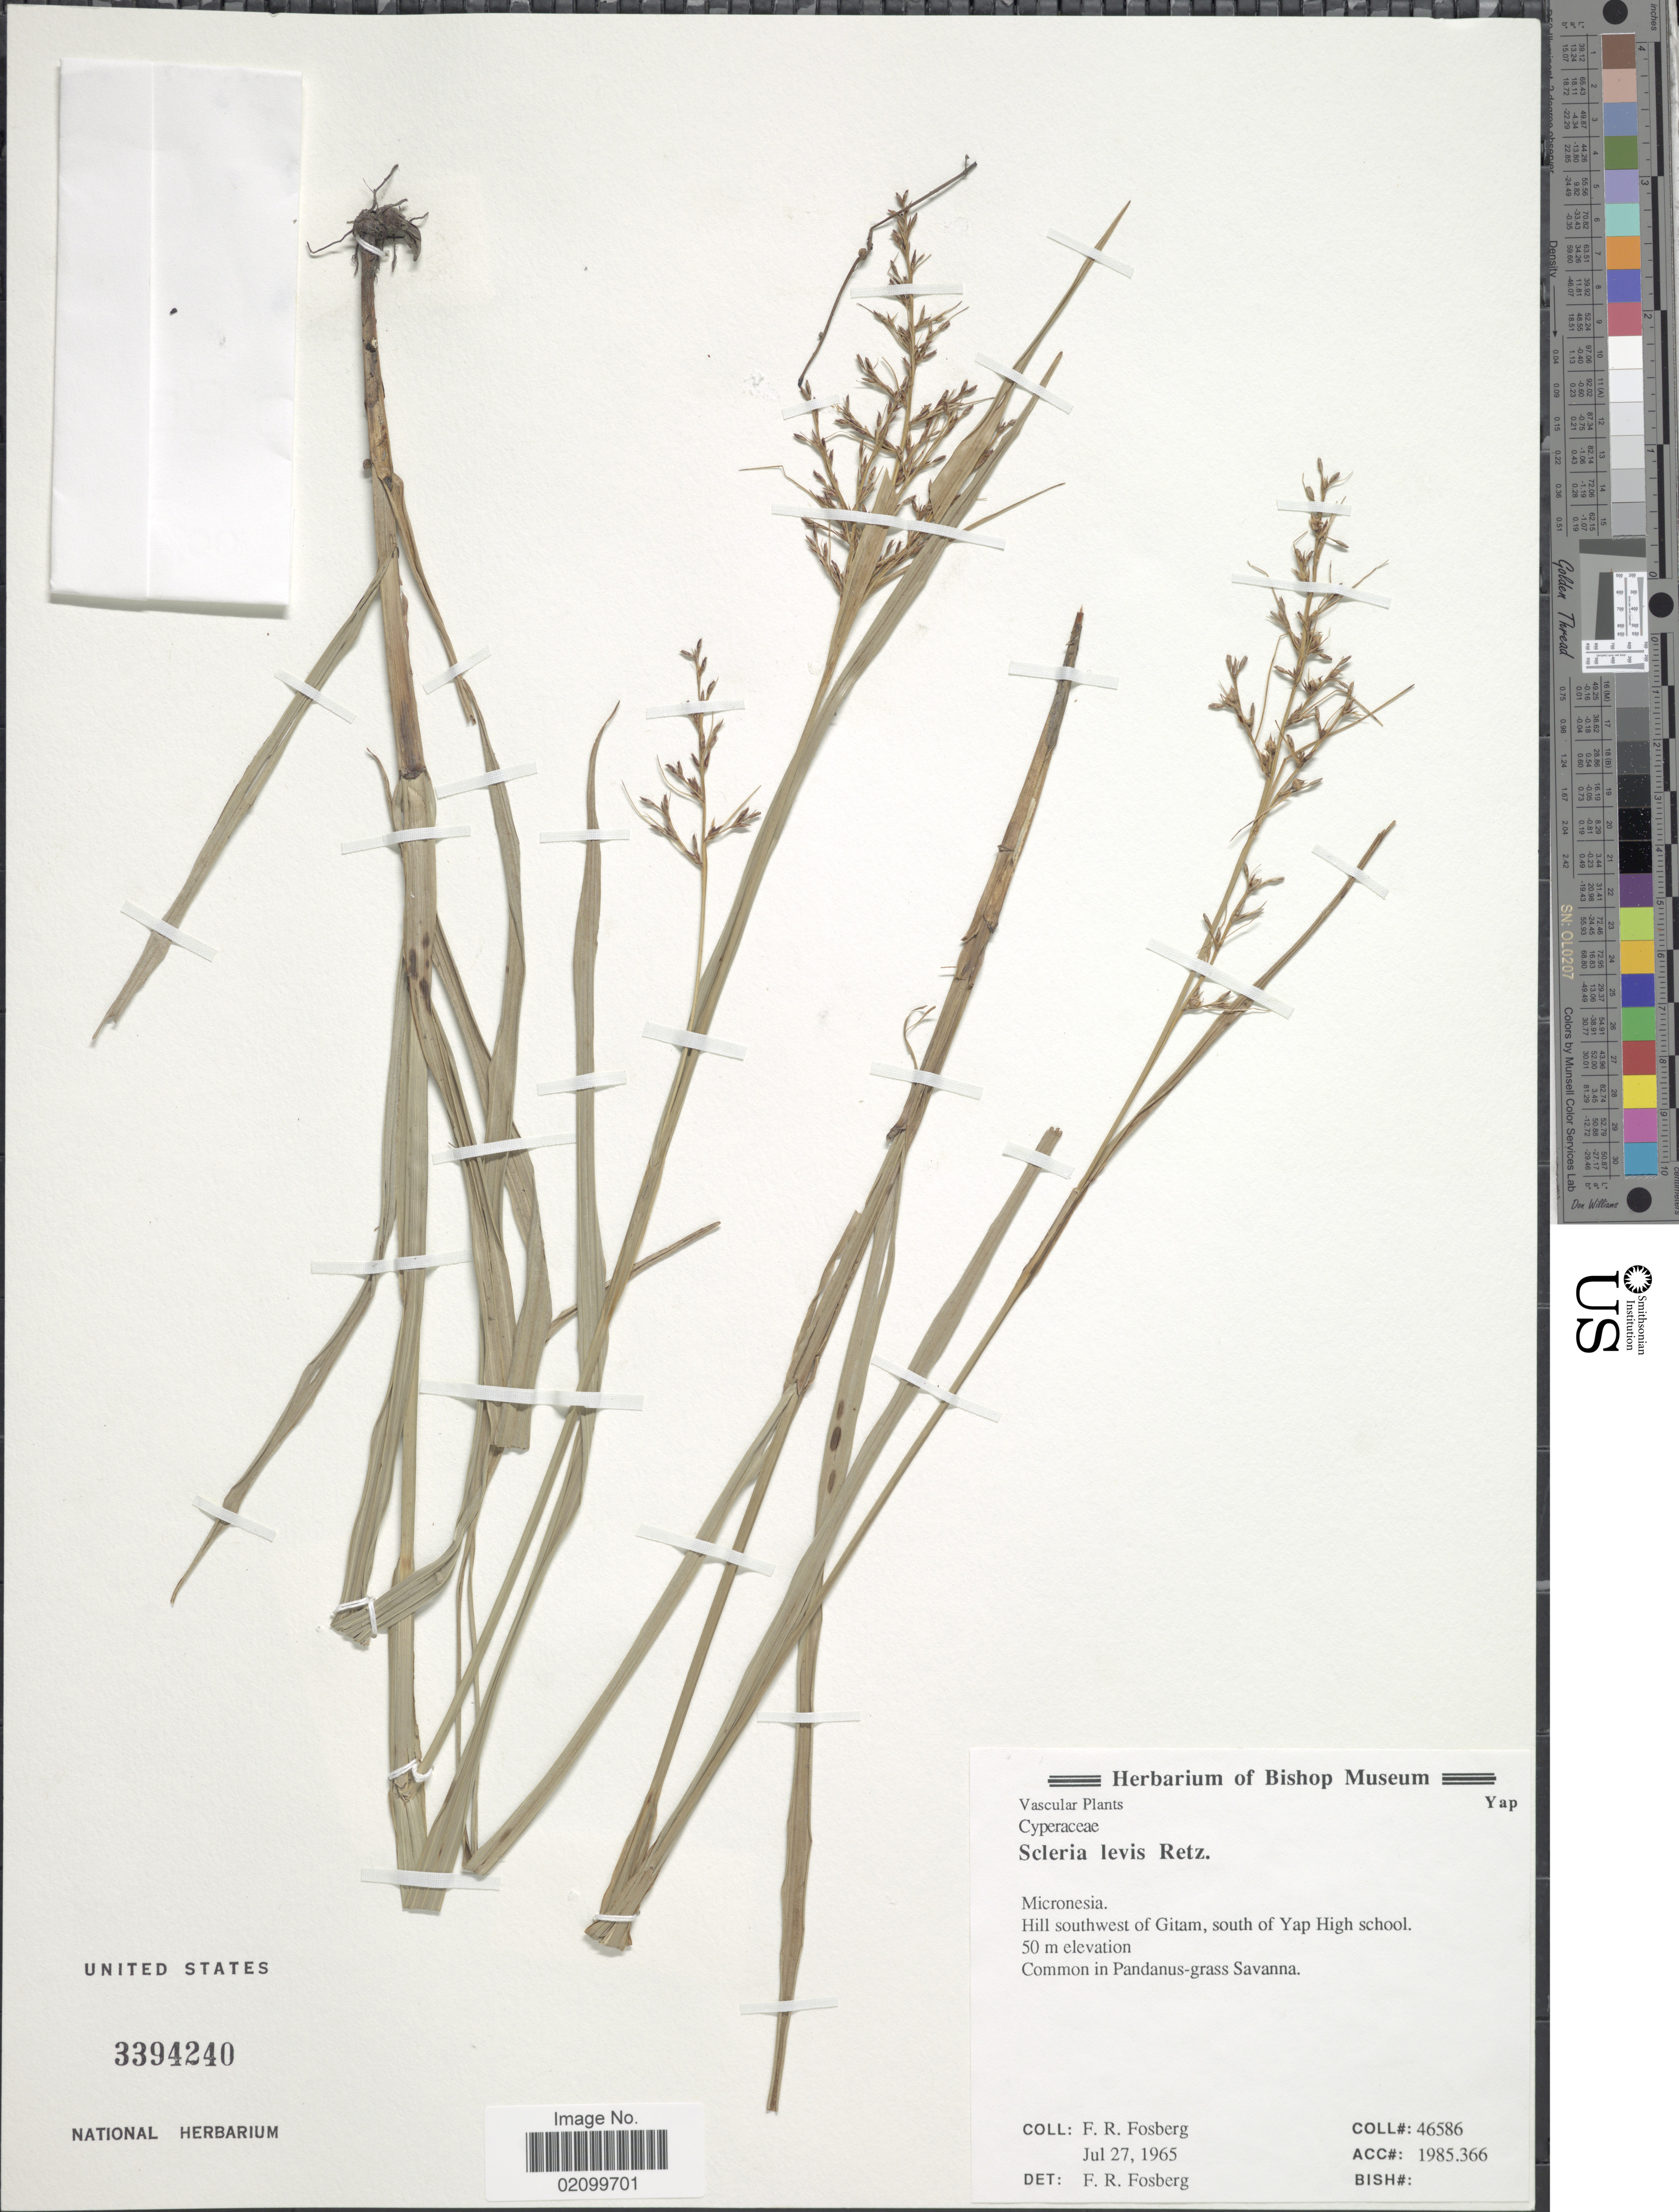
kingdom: Plantae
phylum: Tracheophyta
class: Liliopsida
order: Poales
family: Cyperaceae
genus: Scleria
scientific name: Scleria levis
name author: Retz.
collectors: F. R. Fosberg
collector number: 46586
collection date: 1965-07-27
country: Micronesia, Federated States of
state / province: Yap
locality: Micronesia. hill southwest of Gitam, south of Yap High School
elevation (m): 50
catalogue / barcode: US 3394240